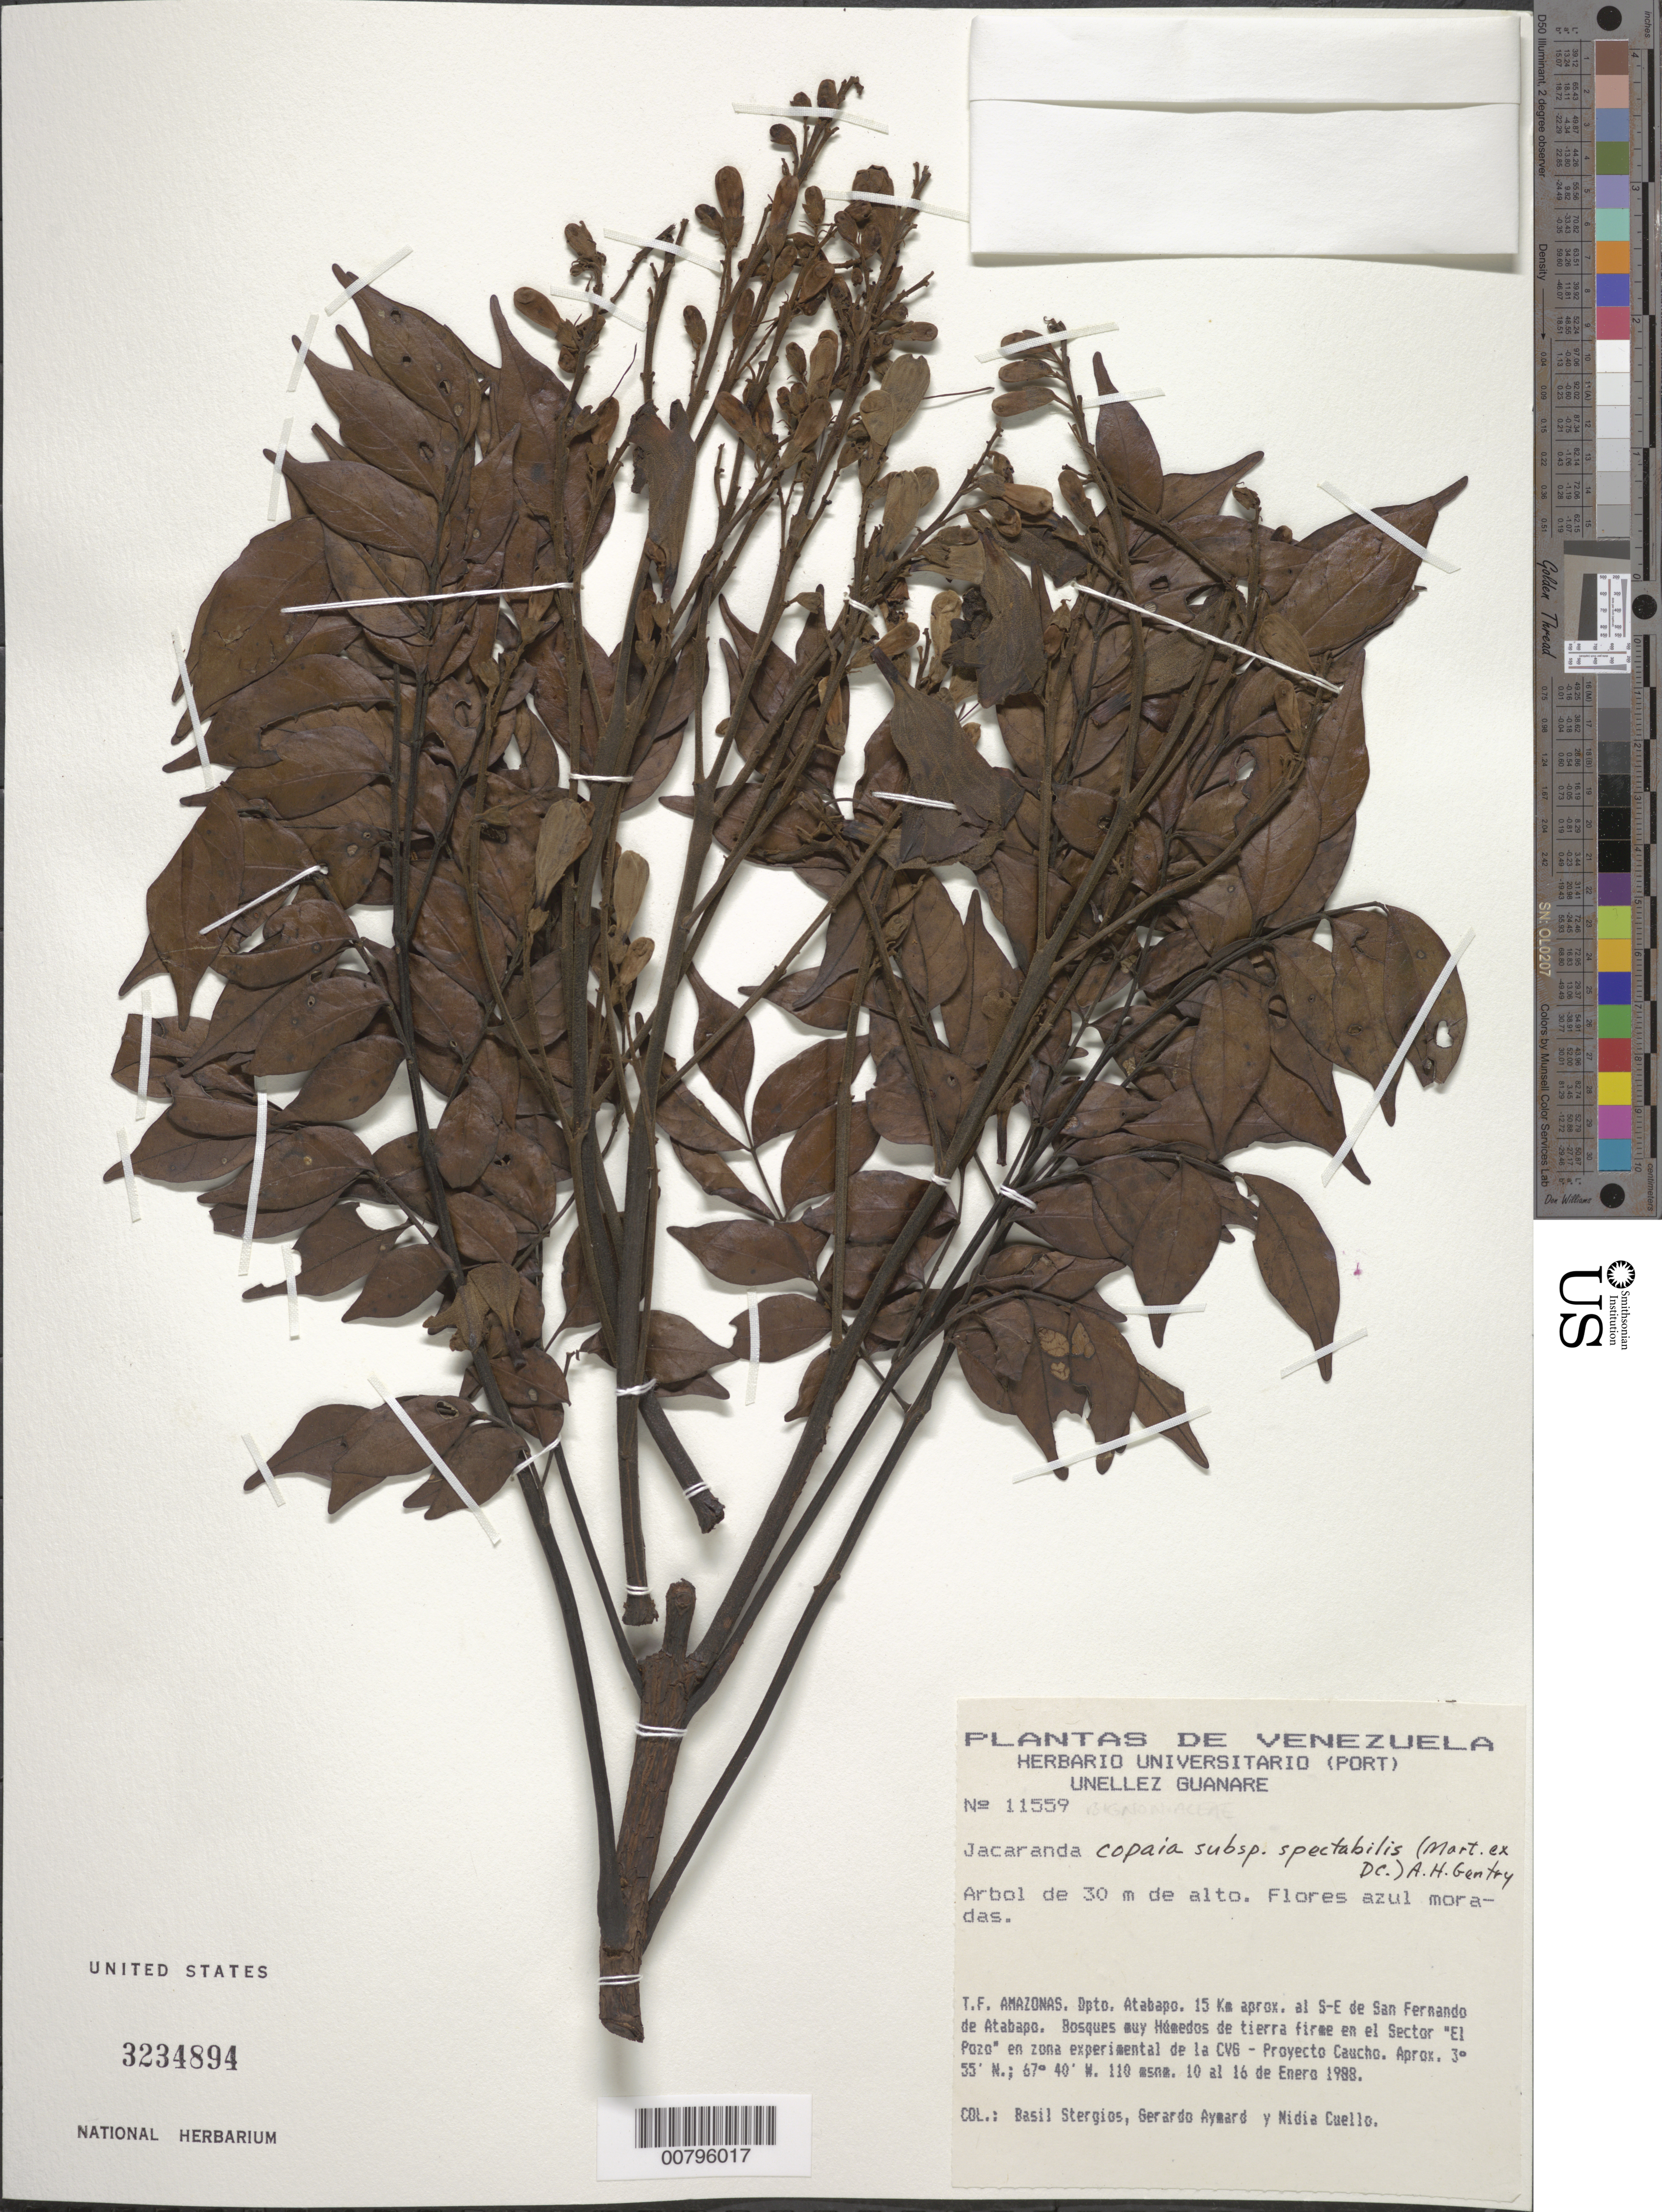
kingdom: Plantae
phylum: Tracheophyta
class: Magnoliopsida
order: Lamiales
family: Bignoniaceae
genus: Jacaranda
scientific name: Jacaranda copaia subsp. spectabilis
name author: (Mart. ex DC.) A.H. Gentry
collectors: B. G. Stergios, G. A. Aymard & N. L. Cuello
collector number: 11559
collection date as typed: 10-Jan-88 to 16-Jan-88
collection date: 1988-01-10/1988-01-16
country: Venezuela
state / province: Amazonas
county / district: Atabapo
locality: San Fernando de Atabapo, 15 km al SE, en el sector "El Pozo"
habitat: Bosques muy humedos de tierra firme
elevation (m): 110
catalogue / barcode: US 3234894